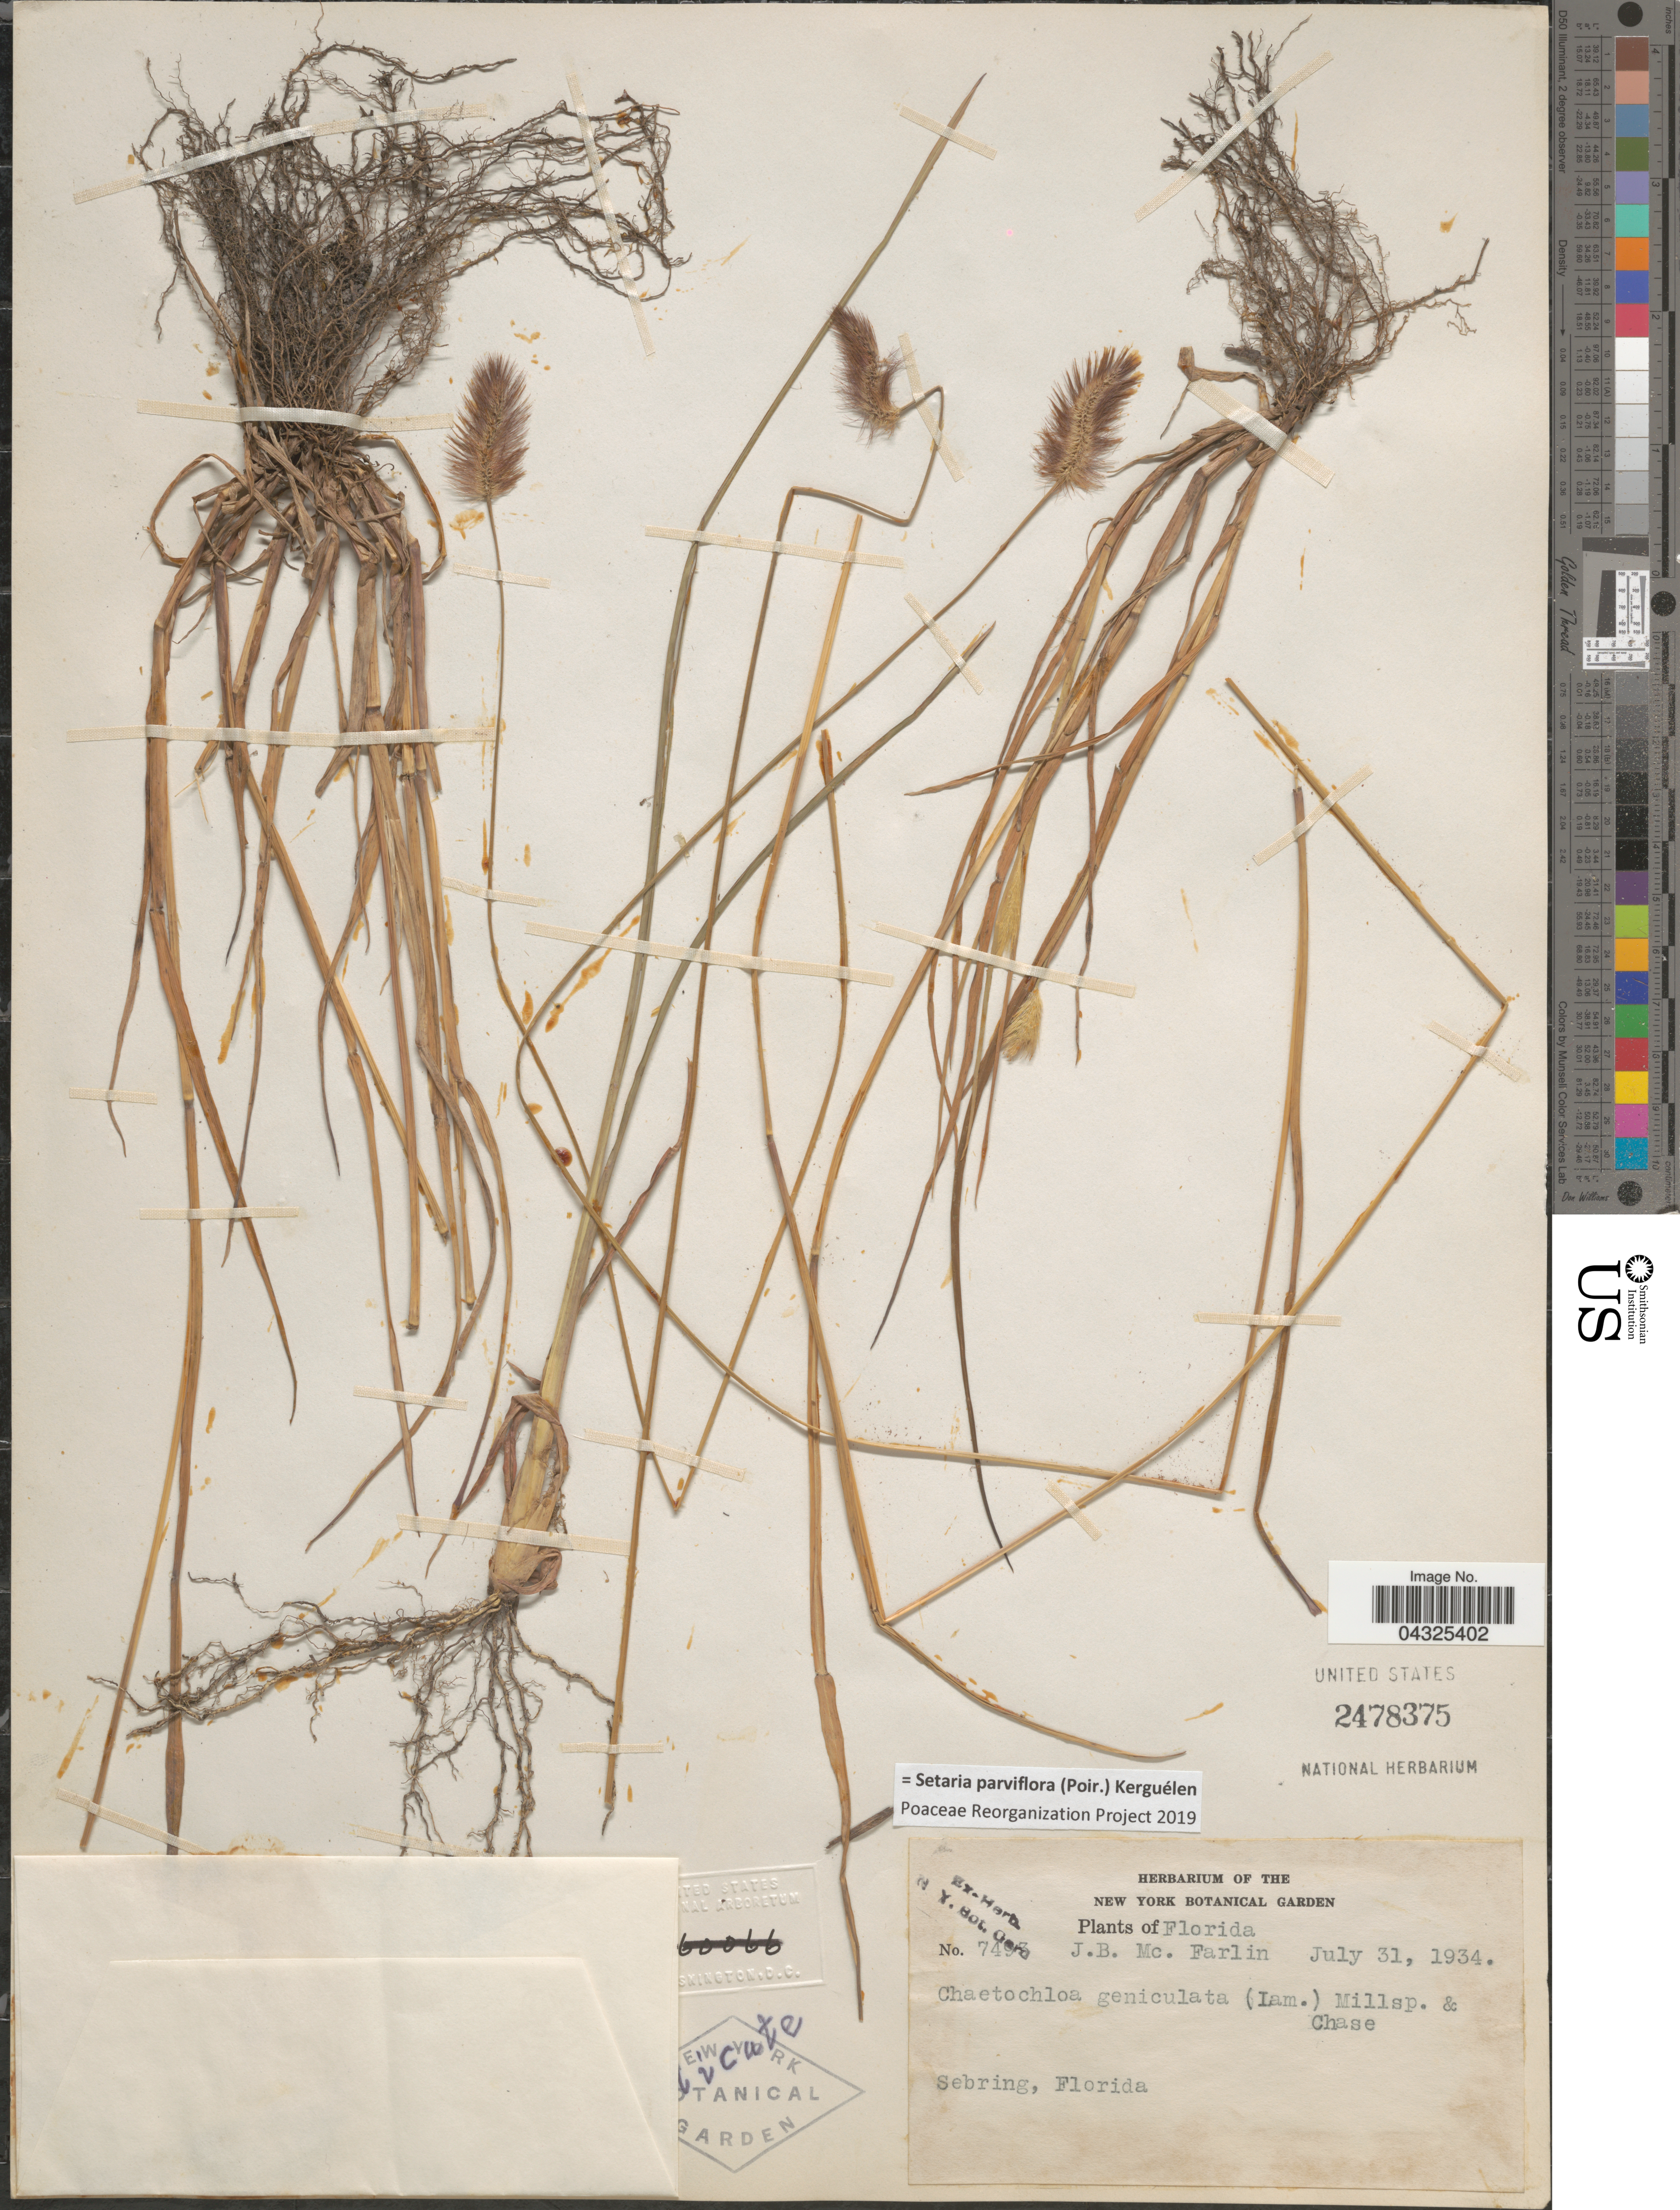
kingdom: Plantae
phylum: Tracheophyta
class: Liliopsida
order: Poales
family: Poaceae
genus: Setaria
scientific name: Setaria parviflora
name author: (Poir.) Kerguélen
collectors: J. McFarlin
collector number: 7493*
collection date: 1934-07-31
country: United States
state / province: Florida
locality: Sebring.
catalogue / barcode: US 2478375